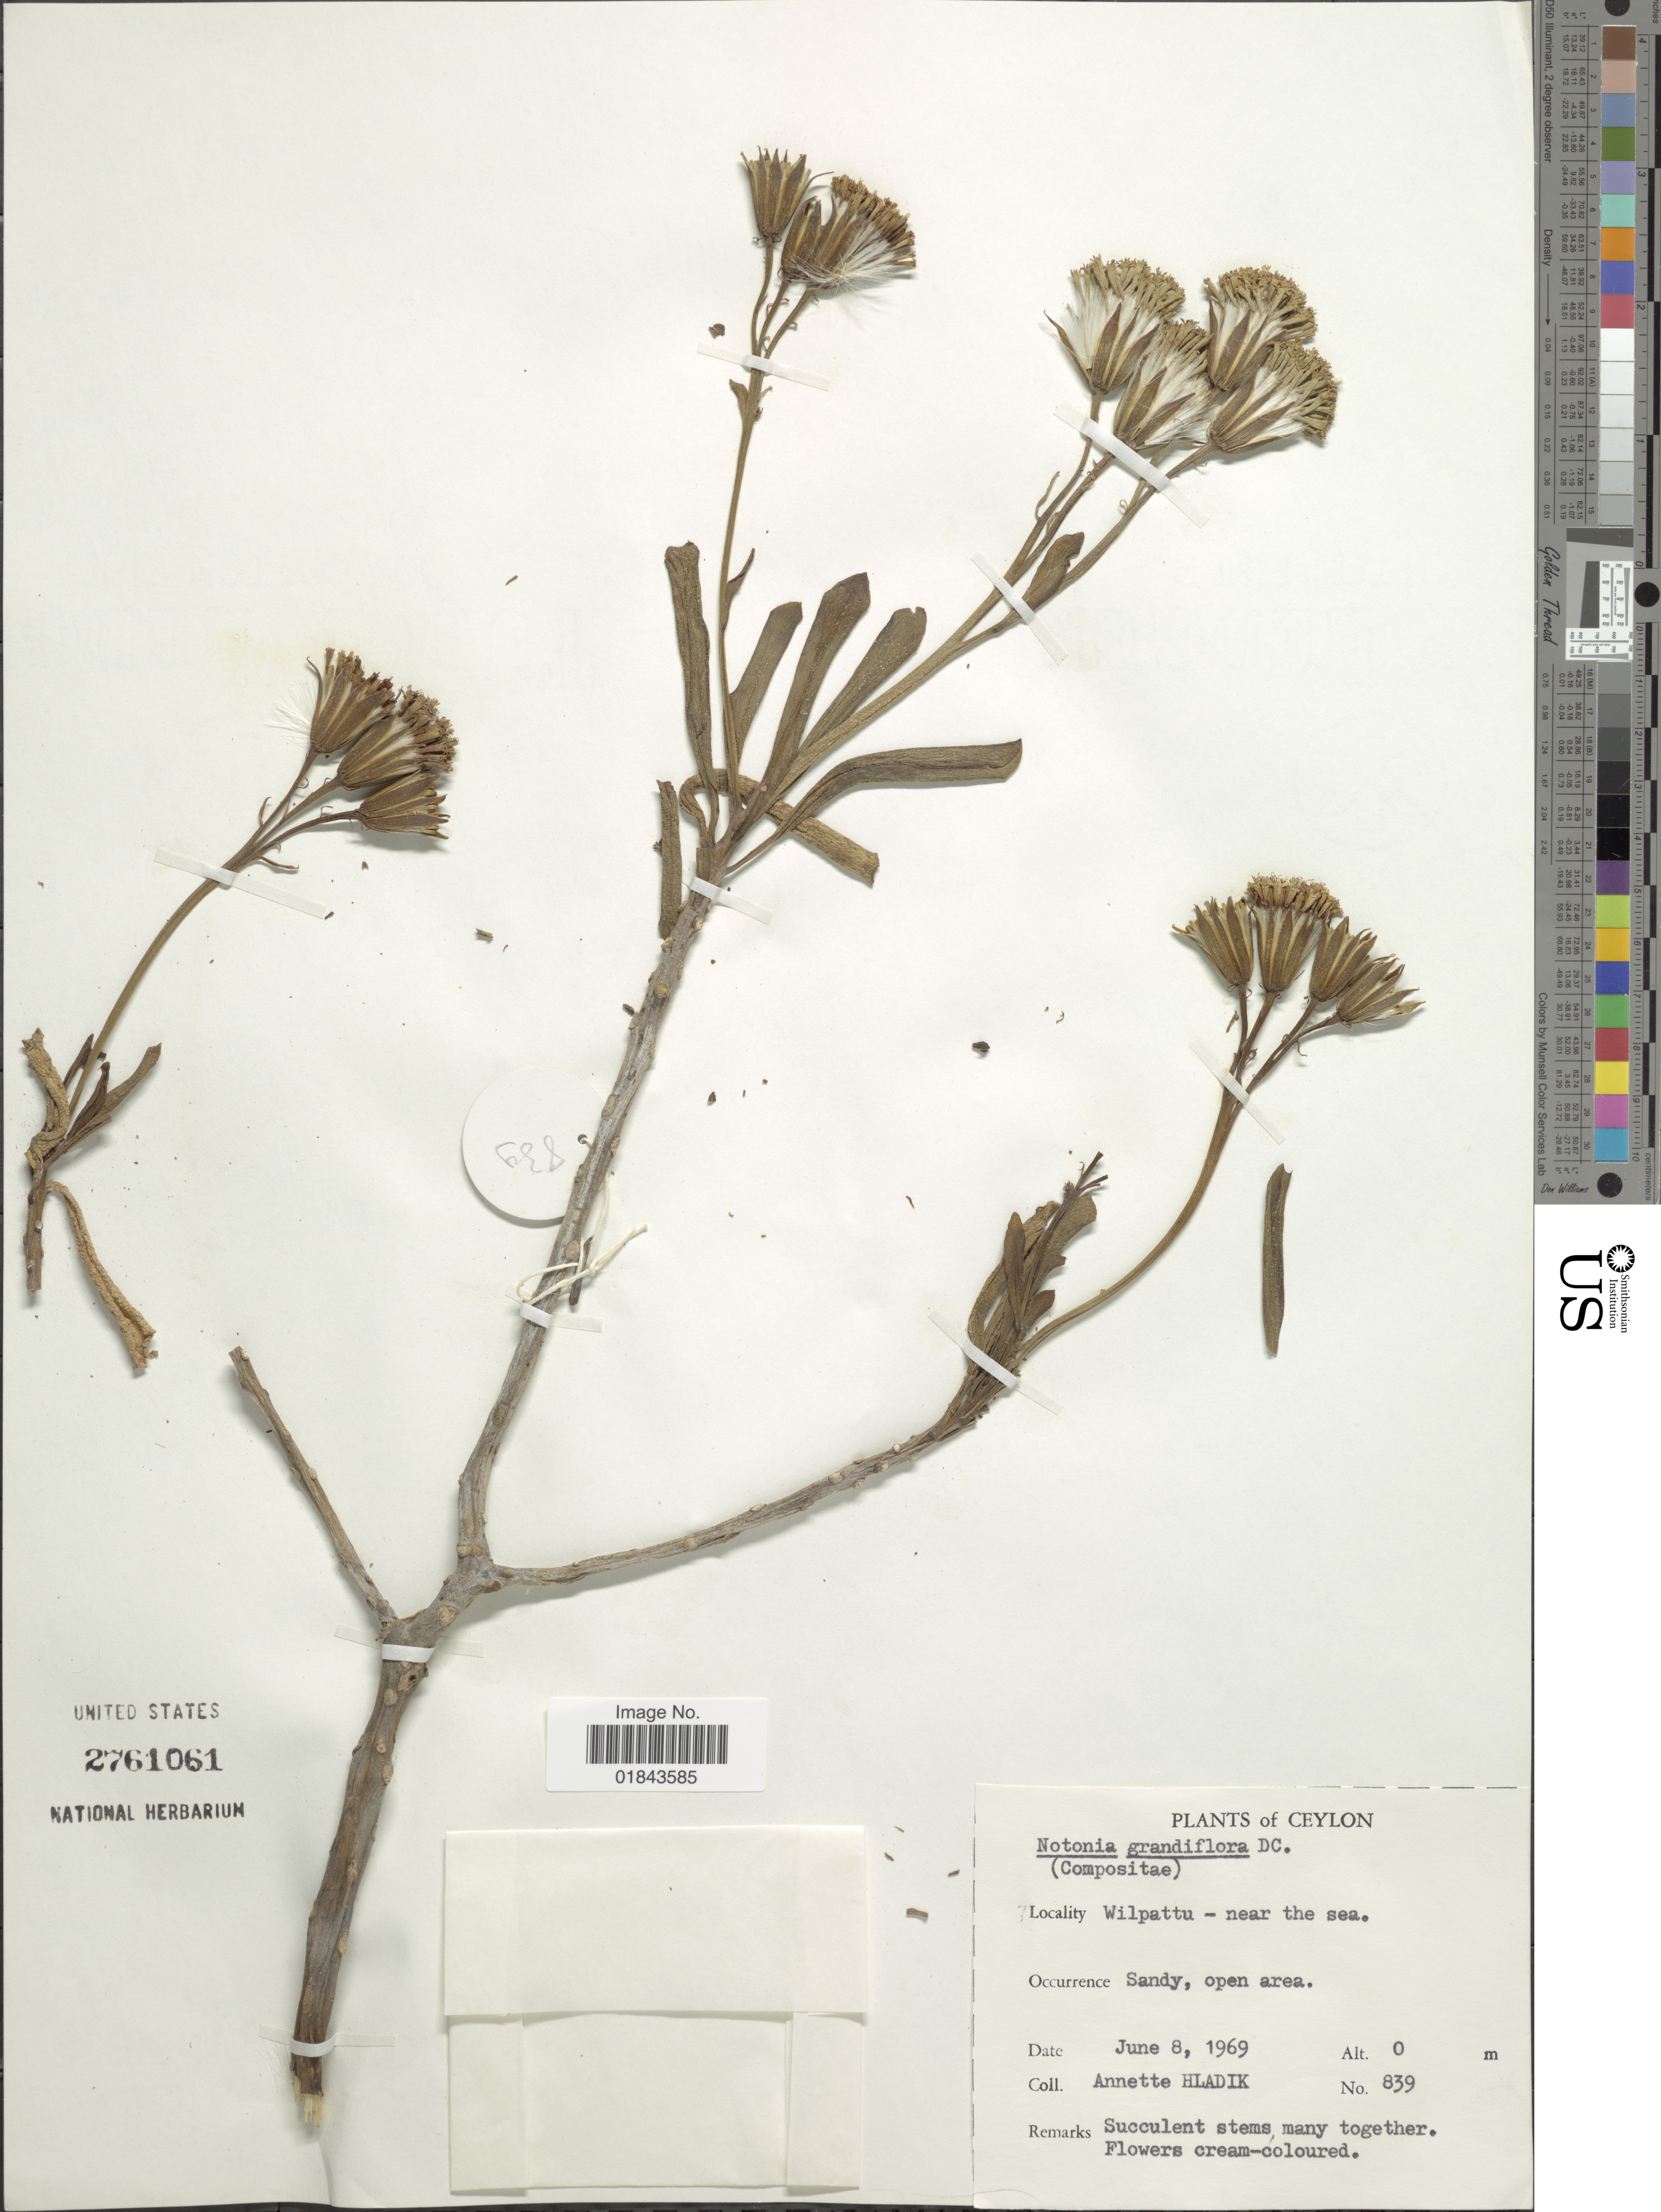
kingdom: Plantae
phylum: Tracheophyta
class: Magnoliopsida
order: Asterales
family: Asteraceae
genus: Notonia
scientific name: Notonia grandiflora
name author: DC.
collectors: A. Hladik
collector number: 839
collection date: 1969-06-08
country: Sri Lanka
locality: Ceylon, Wilpattu, near the sea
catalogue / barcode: US 2761061